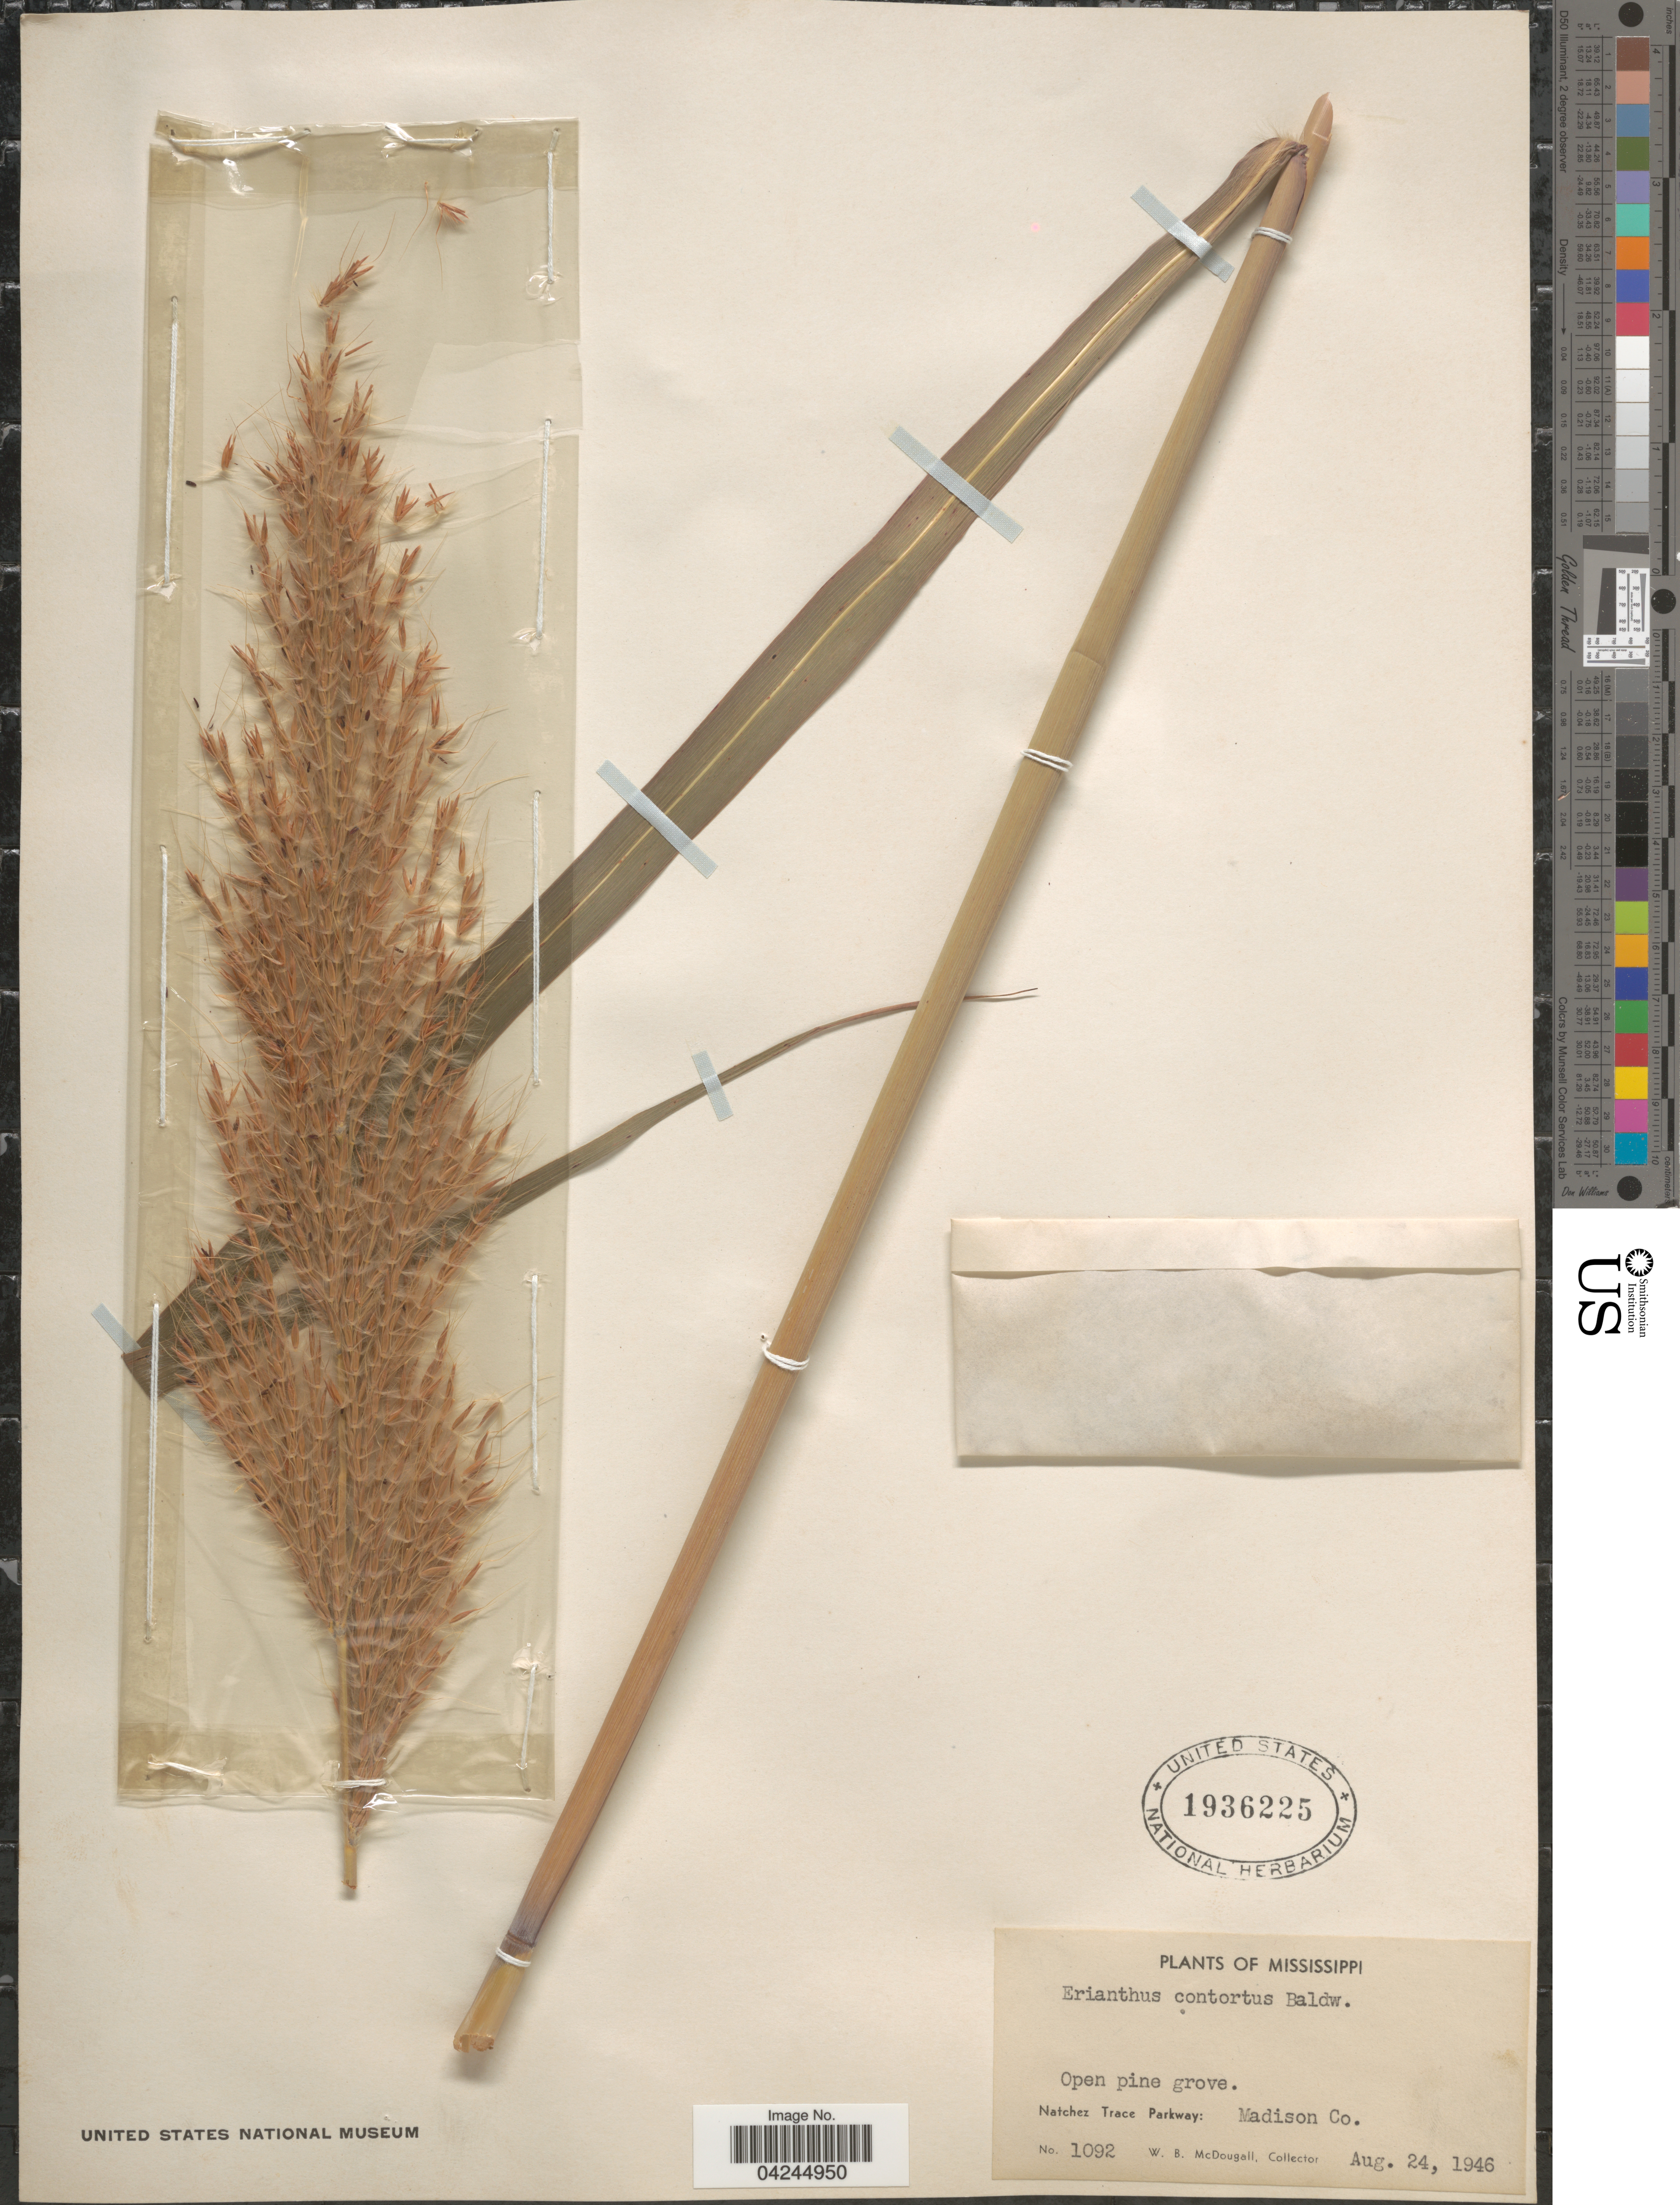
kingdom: Plantae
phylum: Tracheophyta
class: Liliopsida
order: Poales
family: Poaceae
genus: Erianthus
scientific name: Erianthus brevibarbis var. contortus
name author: (Elliott) D.B. Ward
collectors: W. B. McDougall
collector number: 1092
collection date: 1946-08-24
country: United States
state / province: Mississippi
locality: Open pine grove. Natchez Trace Parkway: Madison Co.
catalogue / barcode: US 1936225